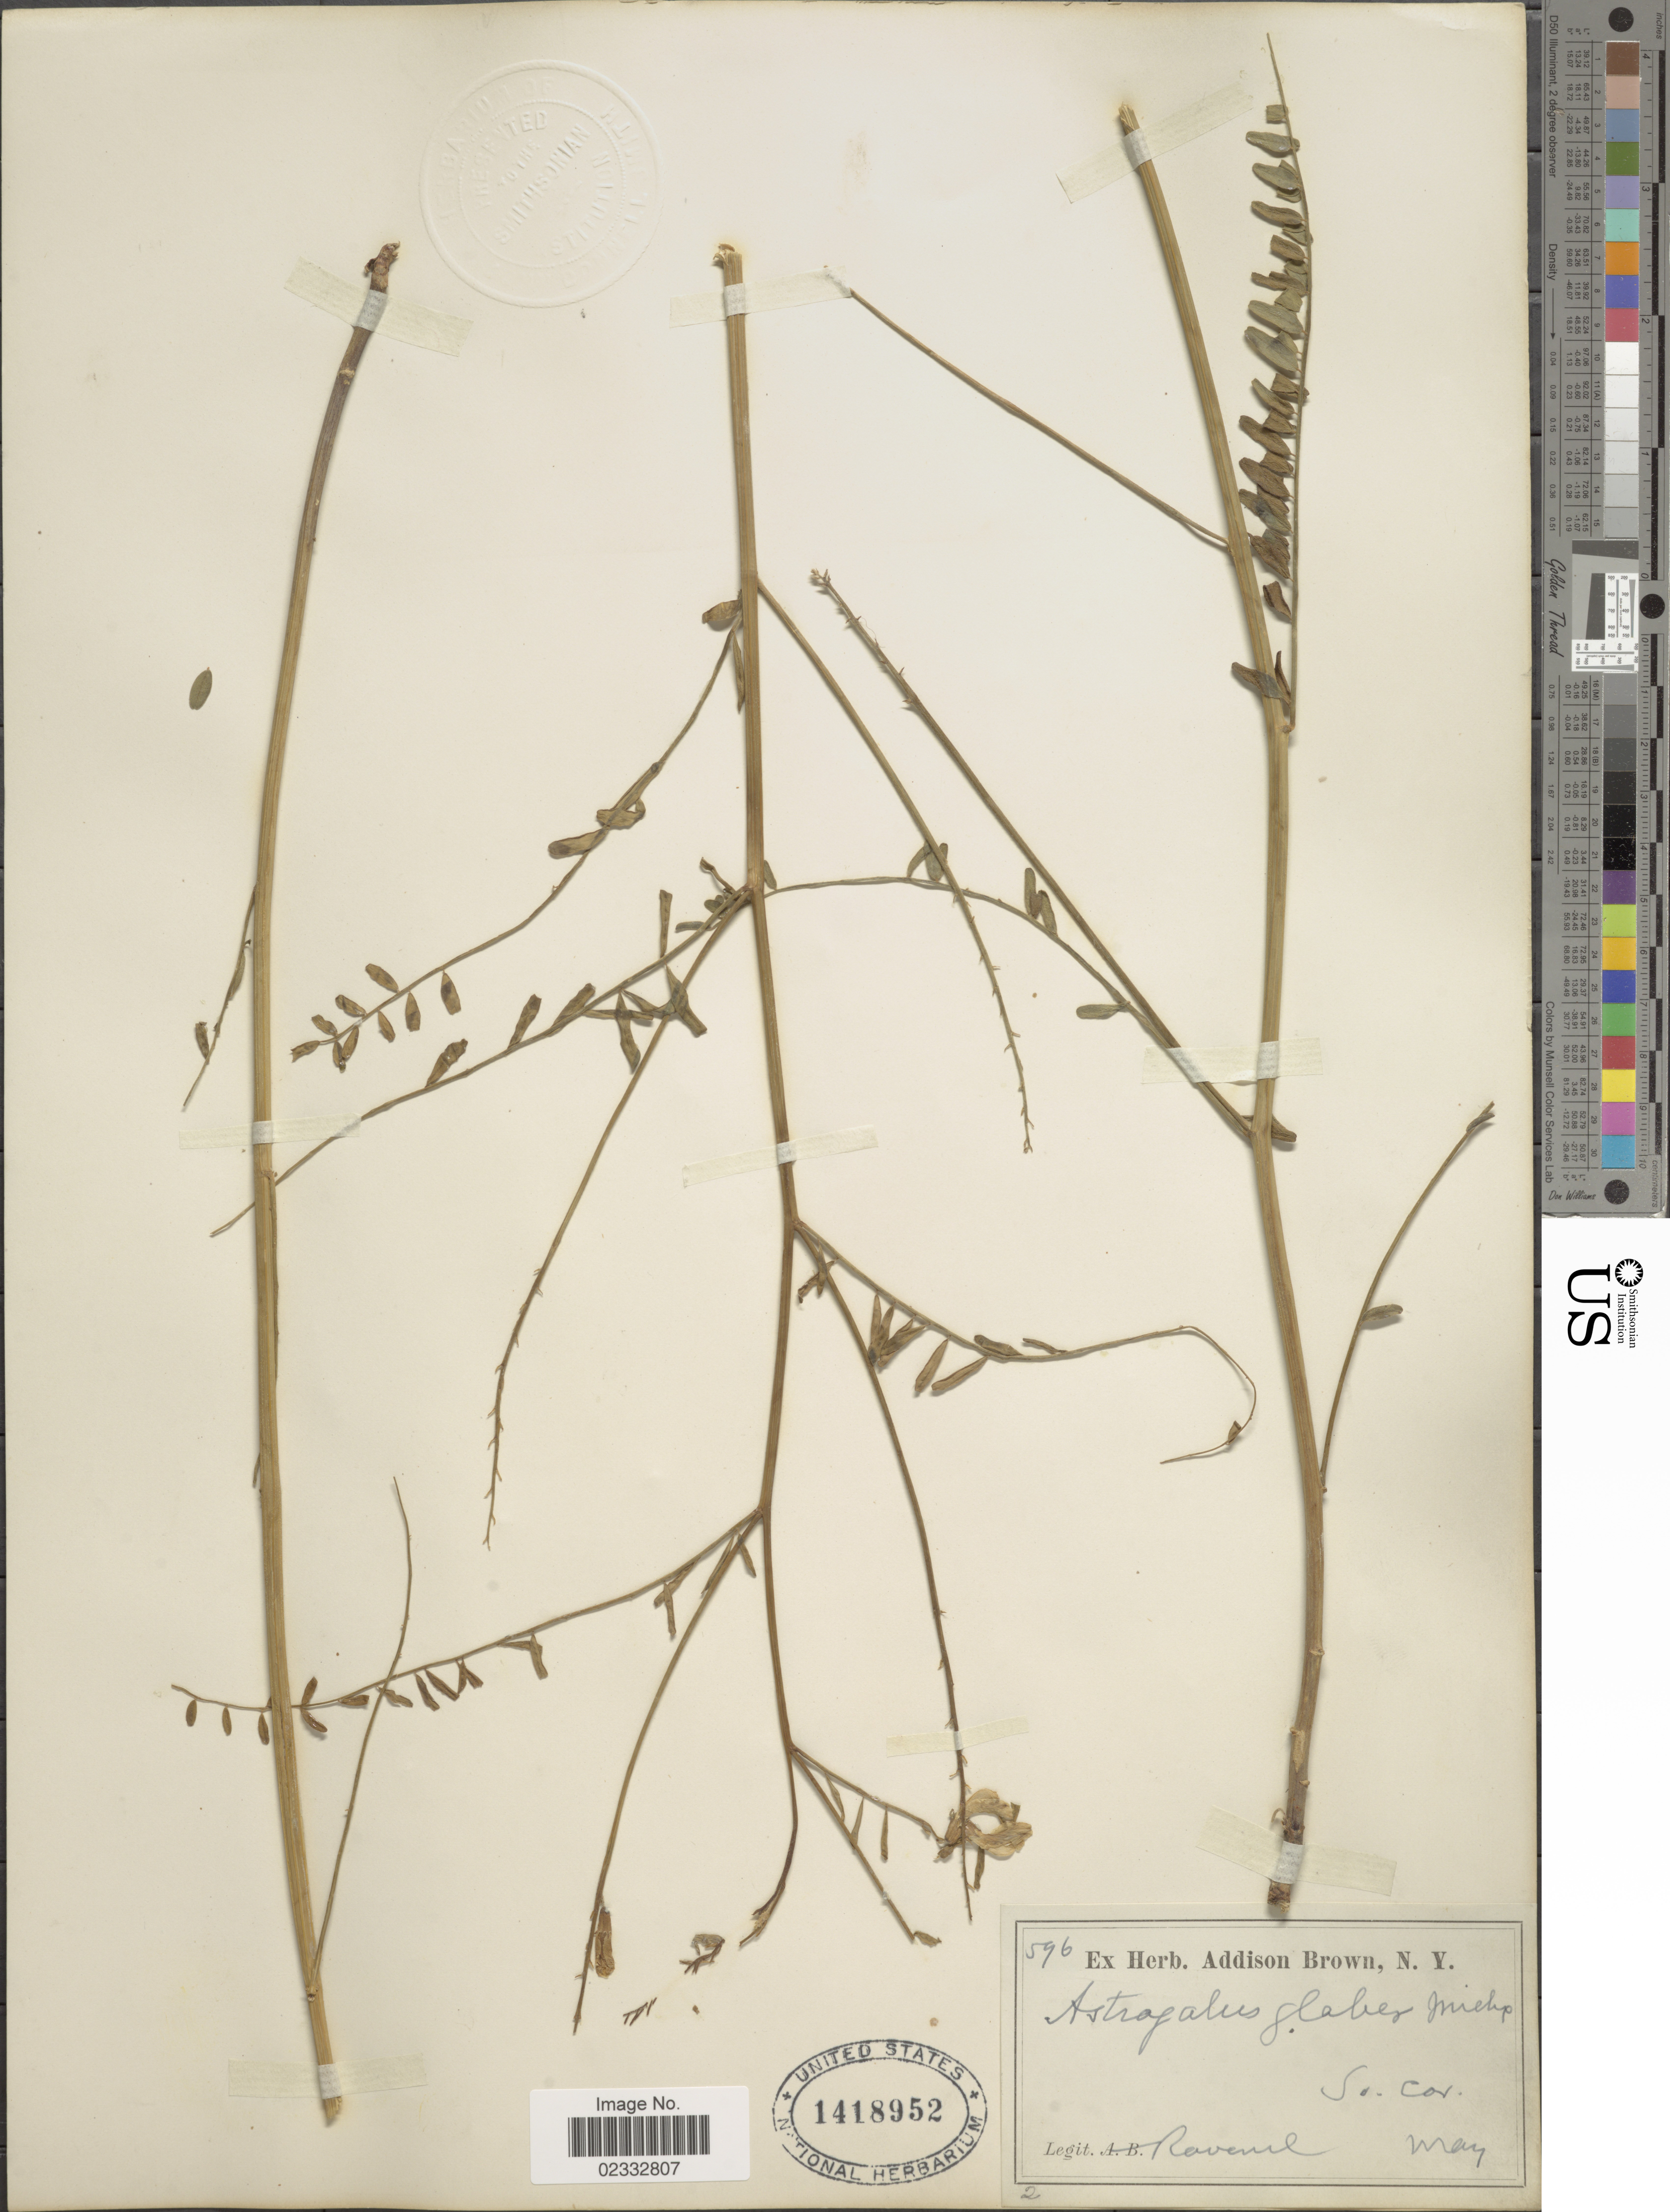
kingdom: Plantae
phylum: Tracheophyta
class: Magnoliopsida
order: Fabales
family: Fabaceae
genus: Astragalus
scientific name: Astragalus michauxii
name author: (Kuntze) F.J. Herm.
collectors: -. Ravenel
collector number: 596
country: United States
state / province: South Carolina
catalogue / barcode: US 1418952